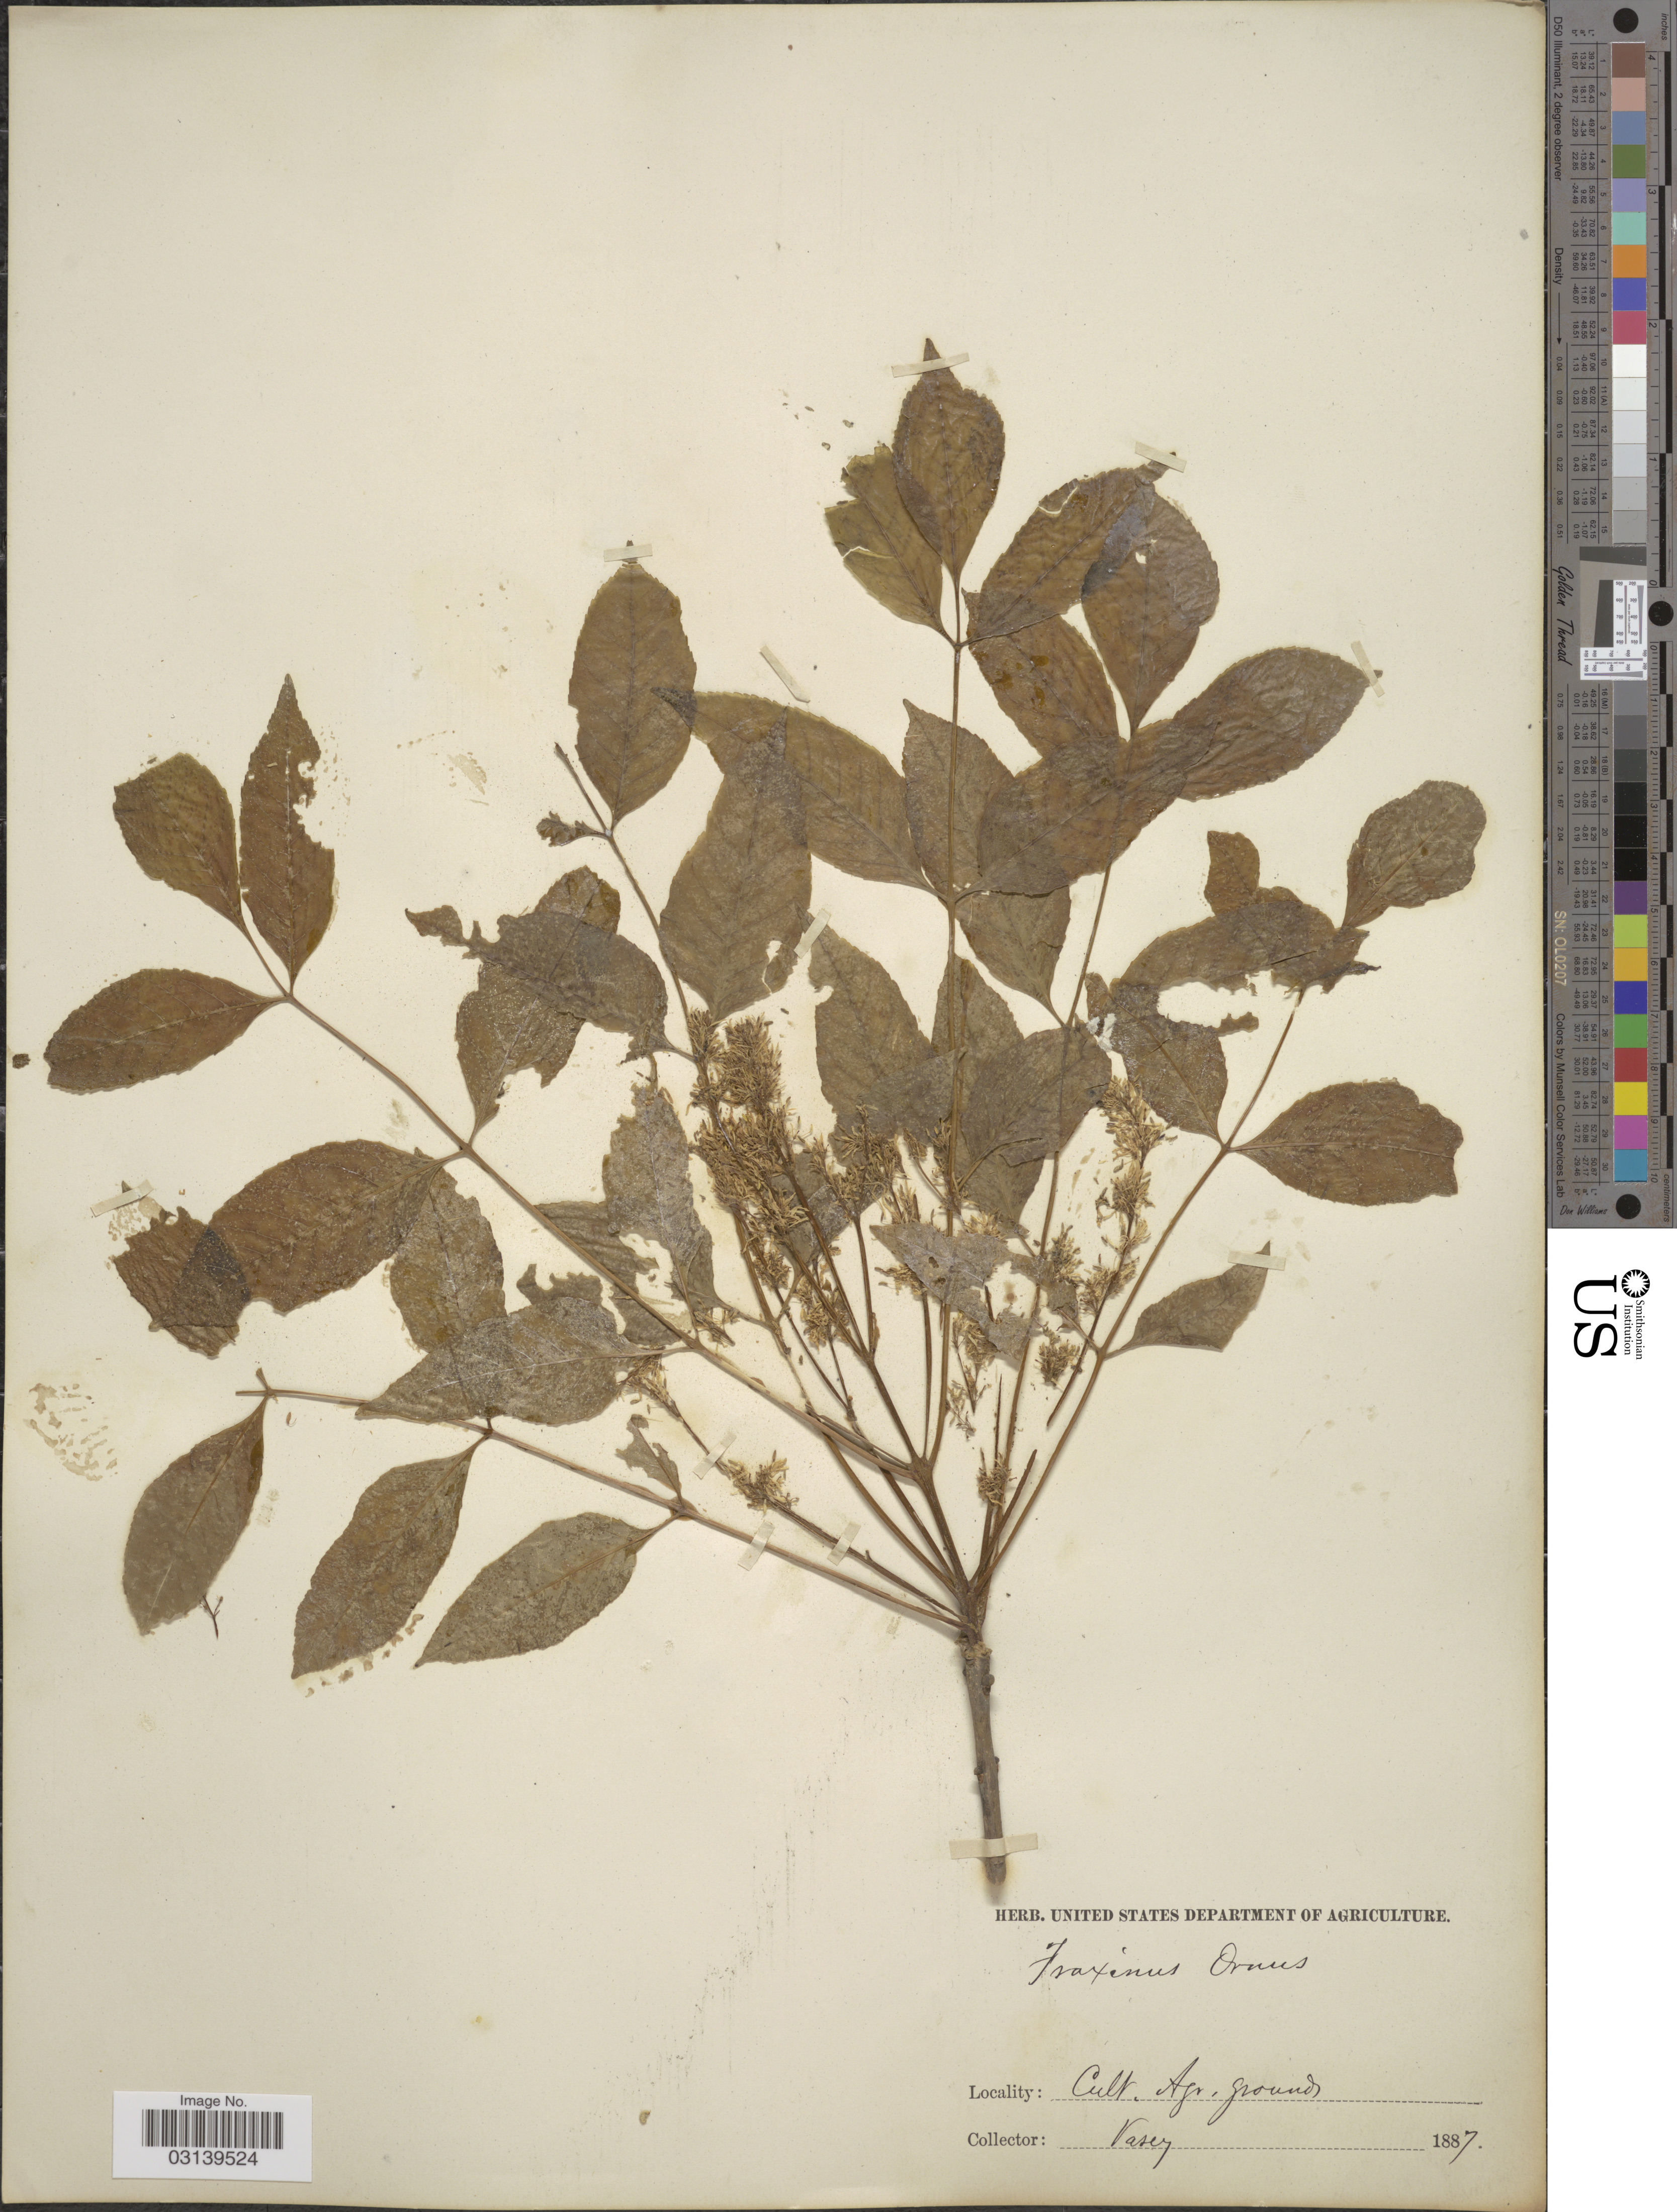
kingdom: Plantae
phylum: Tracheophyta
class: Magnoliopsida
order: Lamiales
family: Oleaceae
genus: Fraxinus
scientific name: Fraxinus ornus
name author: L.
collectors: Vasey, --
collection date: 1877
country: United States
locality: Cult. Agr. grounds.